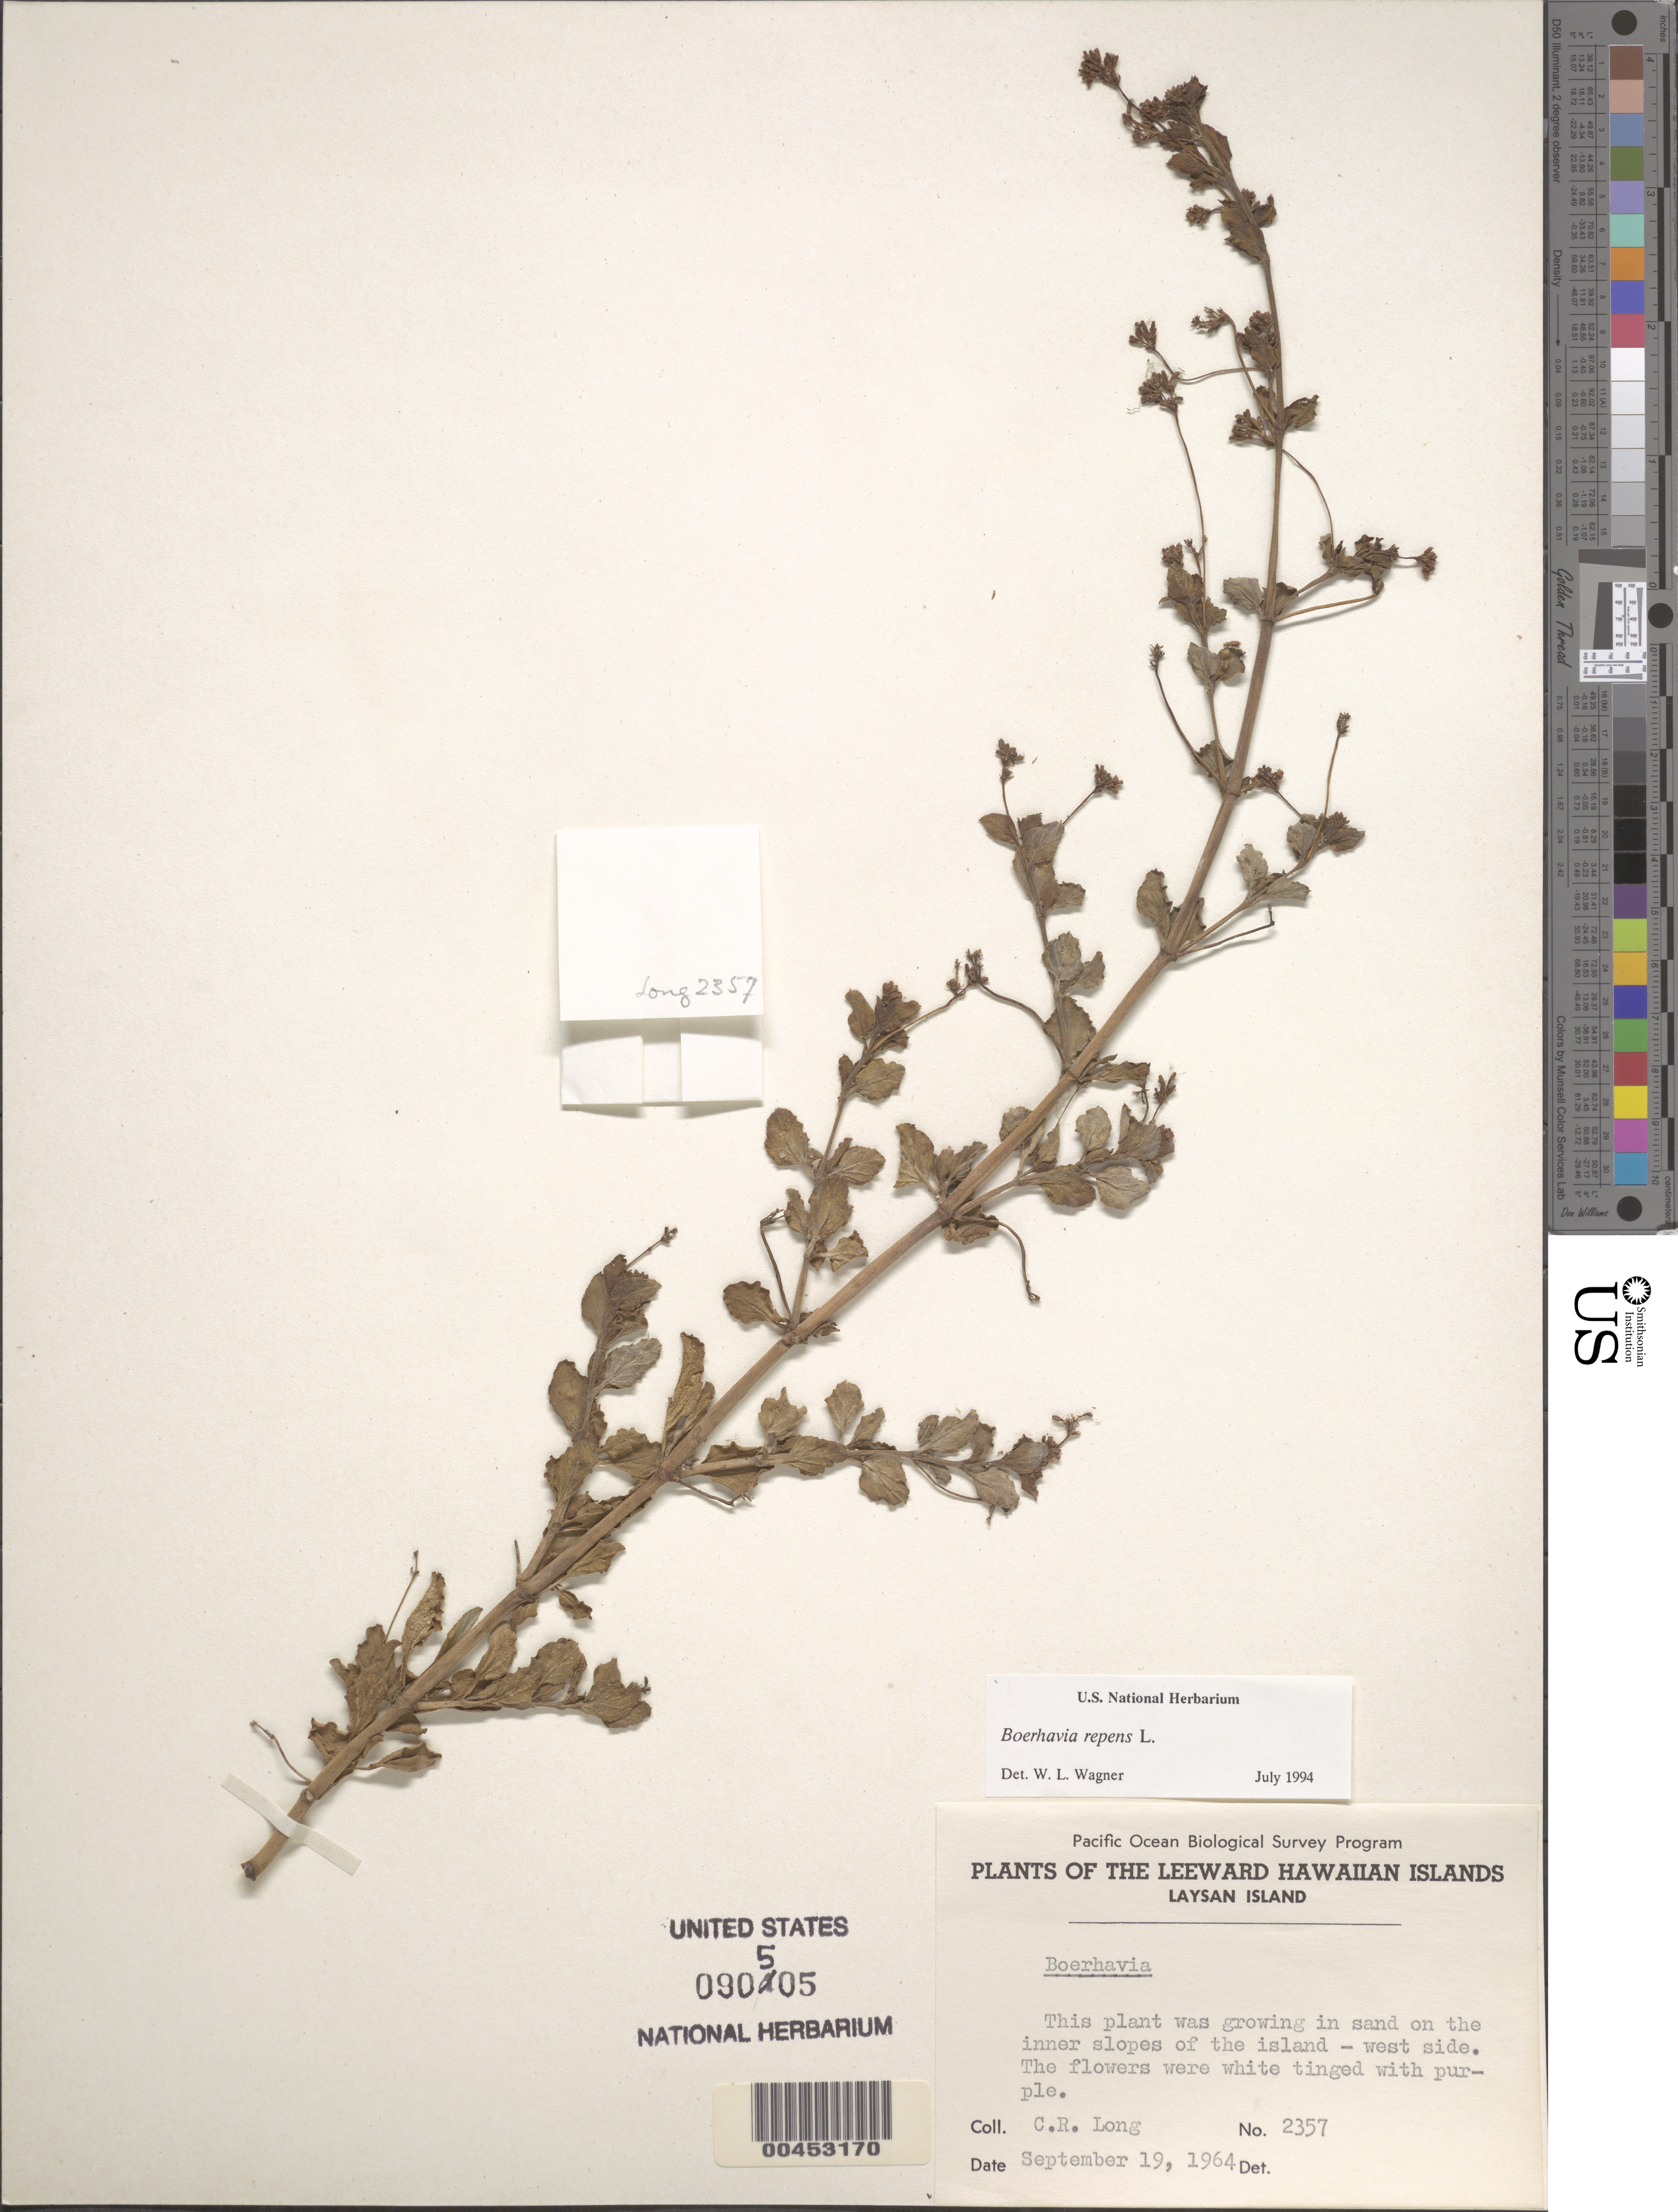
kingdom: Plantae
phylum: Tracheophyta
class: Magnoliopsida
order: Caryophyllales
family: Nyctaginaceae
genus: Boerhavia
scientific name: Boerhavia repens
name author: L.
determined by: Wagner, W. L., (BOT), Smithsonian Institution - National Museum of Natural History (UNITED STATES)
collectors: C. Long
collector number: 2357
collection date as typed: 19 Sep 1964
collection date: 1964-09-19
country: United States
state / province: Hawaii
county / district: Honolulu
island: Laysan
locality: On the inner slopes of the island - W side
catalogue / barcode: US 90505